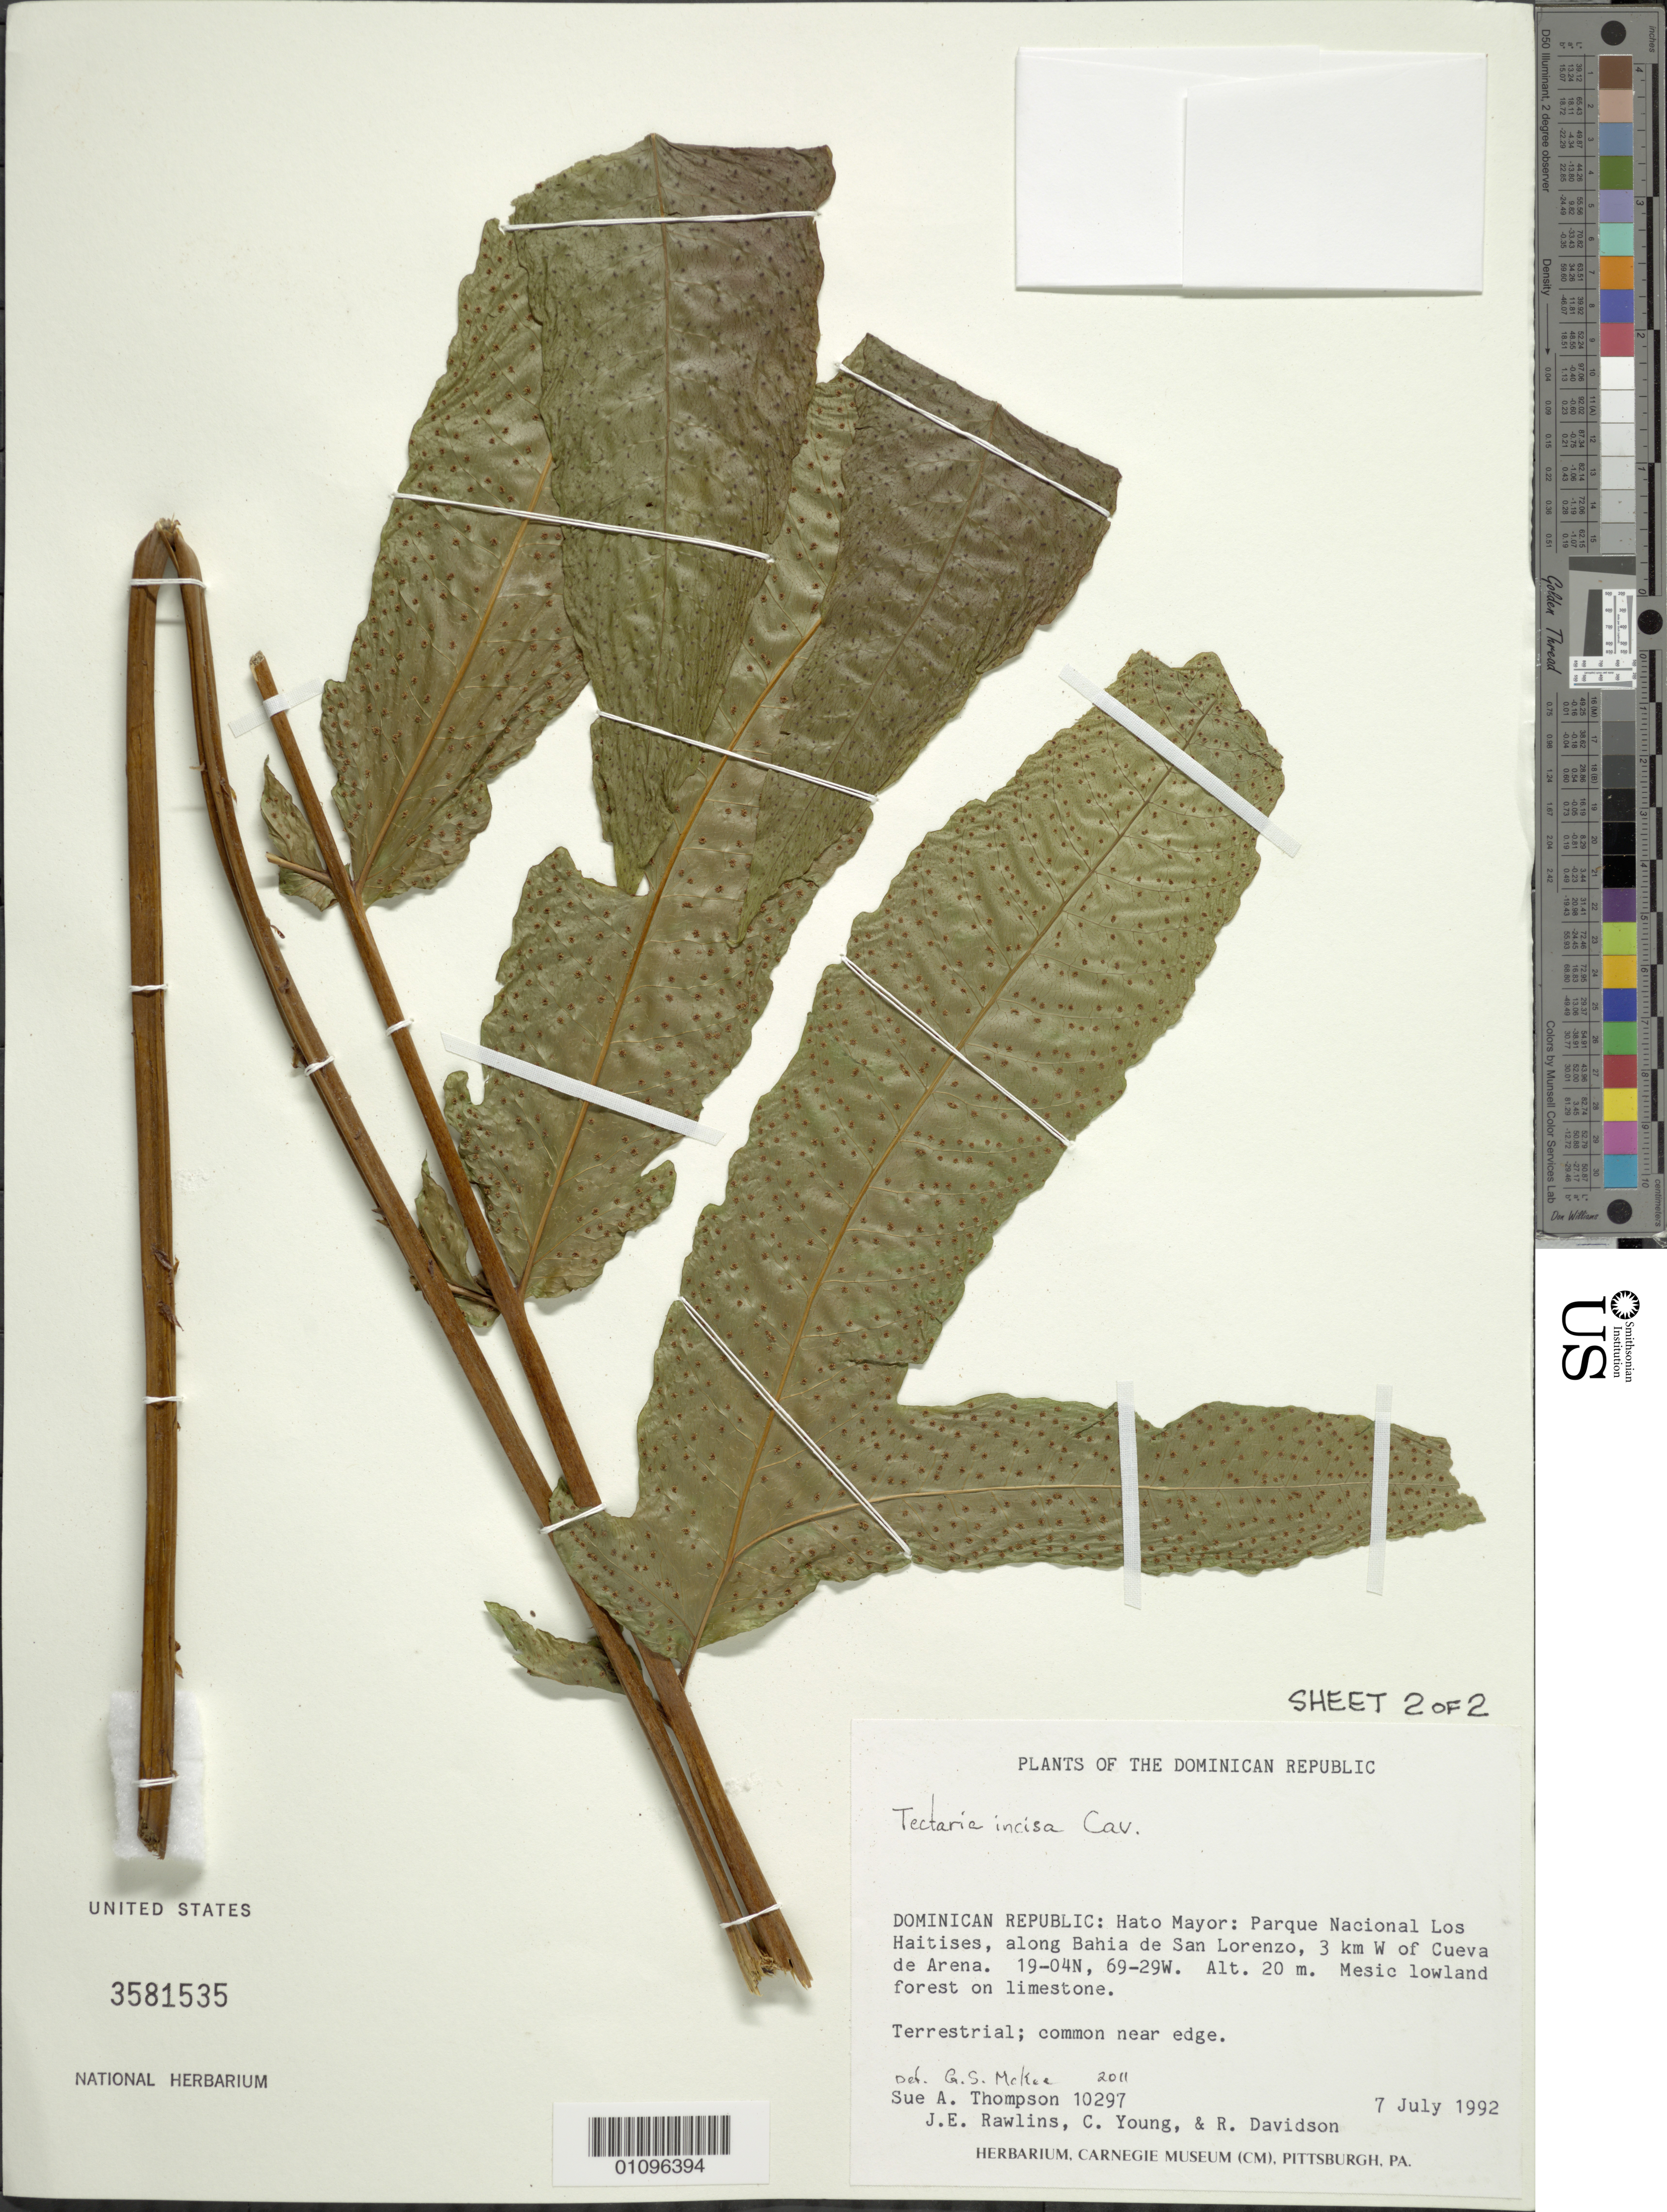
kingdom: Plantae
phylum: Tracheophyta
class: Polypodiopsida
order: Polypodiales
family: Tectariaceae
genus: Tectaria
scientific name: Tectaria incisa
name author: Cav.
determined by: McKee, G. S., (US), NMNH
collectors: S. A. Thompson, J. Rawlins, C. Young & R. Davidson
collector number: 10297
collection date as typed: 07 Jul 1992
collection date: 1992-07-07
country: Dominican Republic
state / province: Hato Mayor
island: Hispaniola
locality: Parque Nacional Los Haitises, along Bahia de San Lorenzo, 3 km W of Cueva de Arena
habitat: Mesic lowland forest on limestone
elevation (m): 20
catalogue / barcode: US 3581535